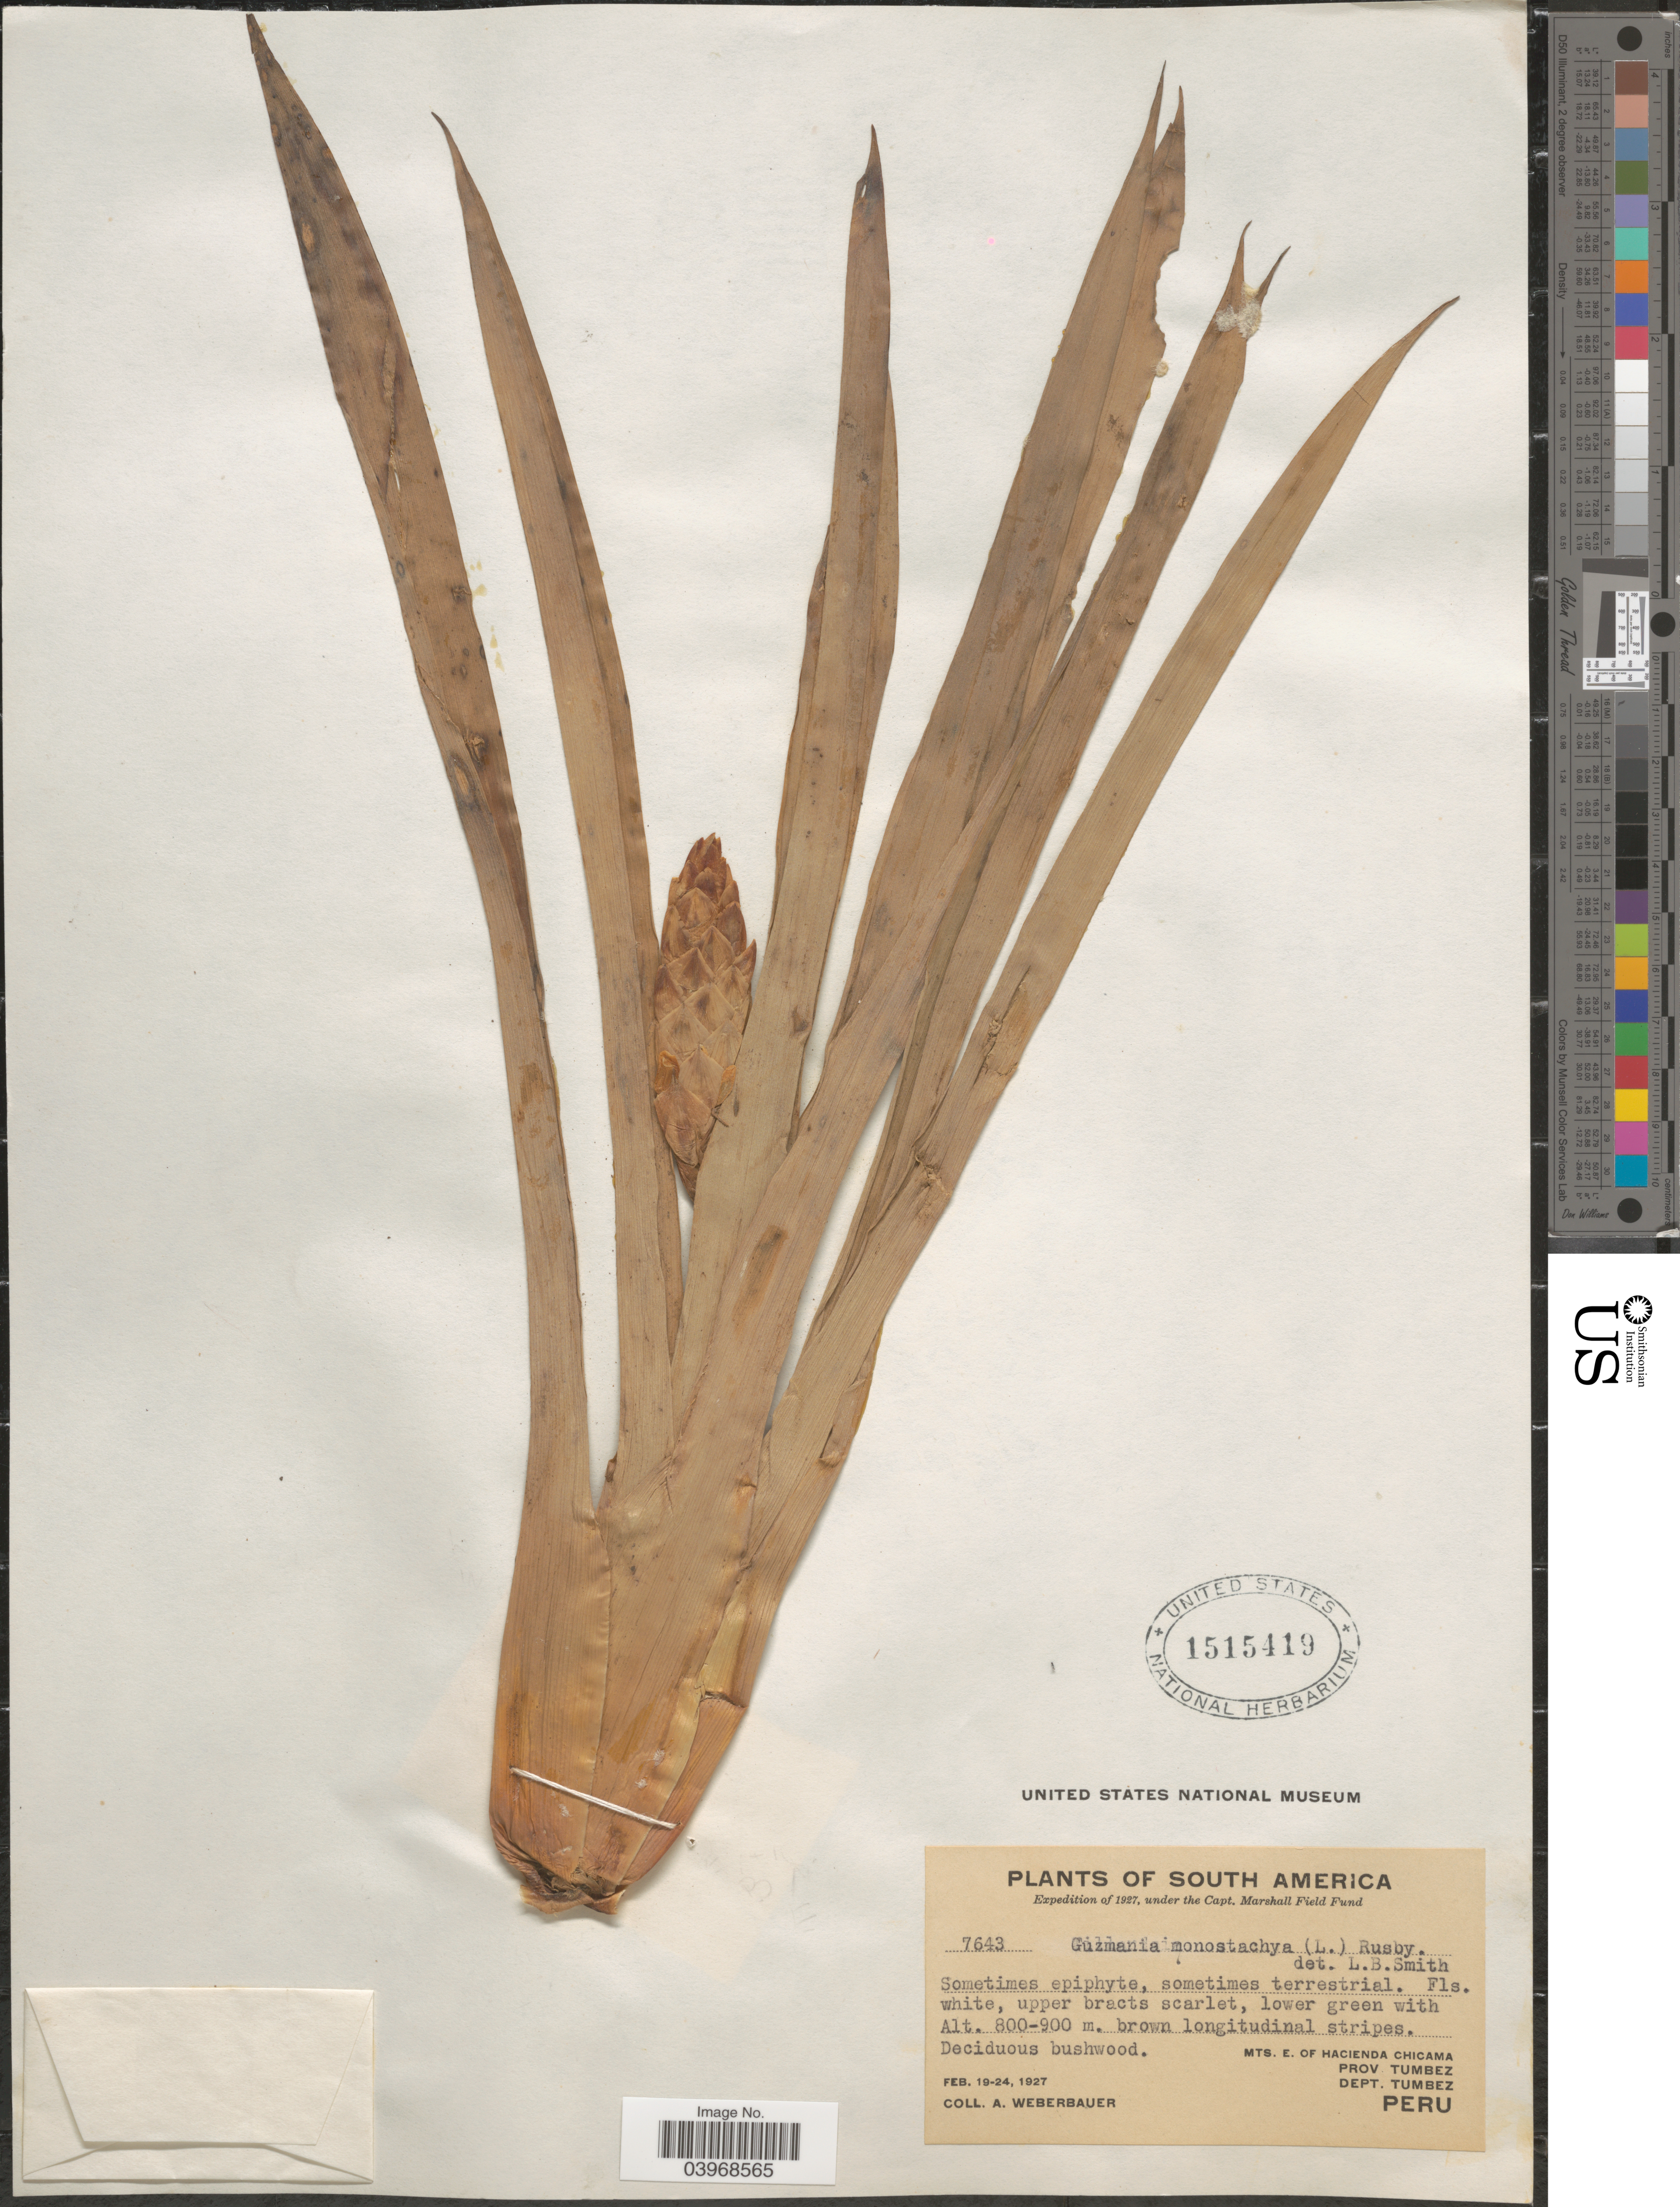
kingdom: Plantae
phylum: Tracheophyta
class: Liliopsida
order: Poales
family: Bromeliaceae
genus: Guzmania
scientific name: Guzmania monostachia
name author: (L.) Rusby ex Mez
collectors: A. Weberbauer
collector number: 7643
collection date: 1927-02-19/1927-02-24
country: Peru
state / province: Tumbes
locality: Mts. E. of Hacienda Chicama. Dept. Tumbez.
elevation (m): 800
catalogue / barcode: US 1515419